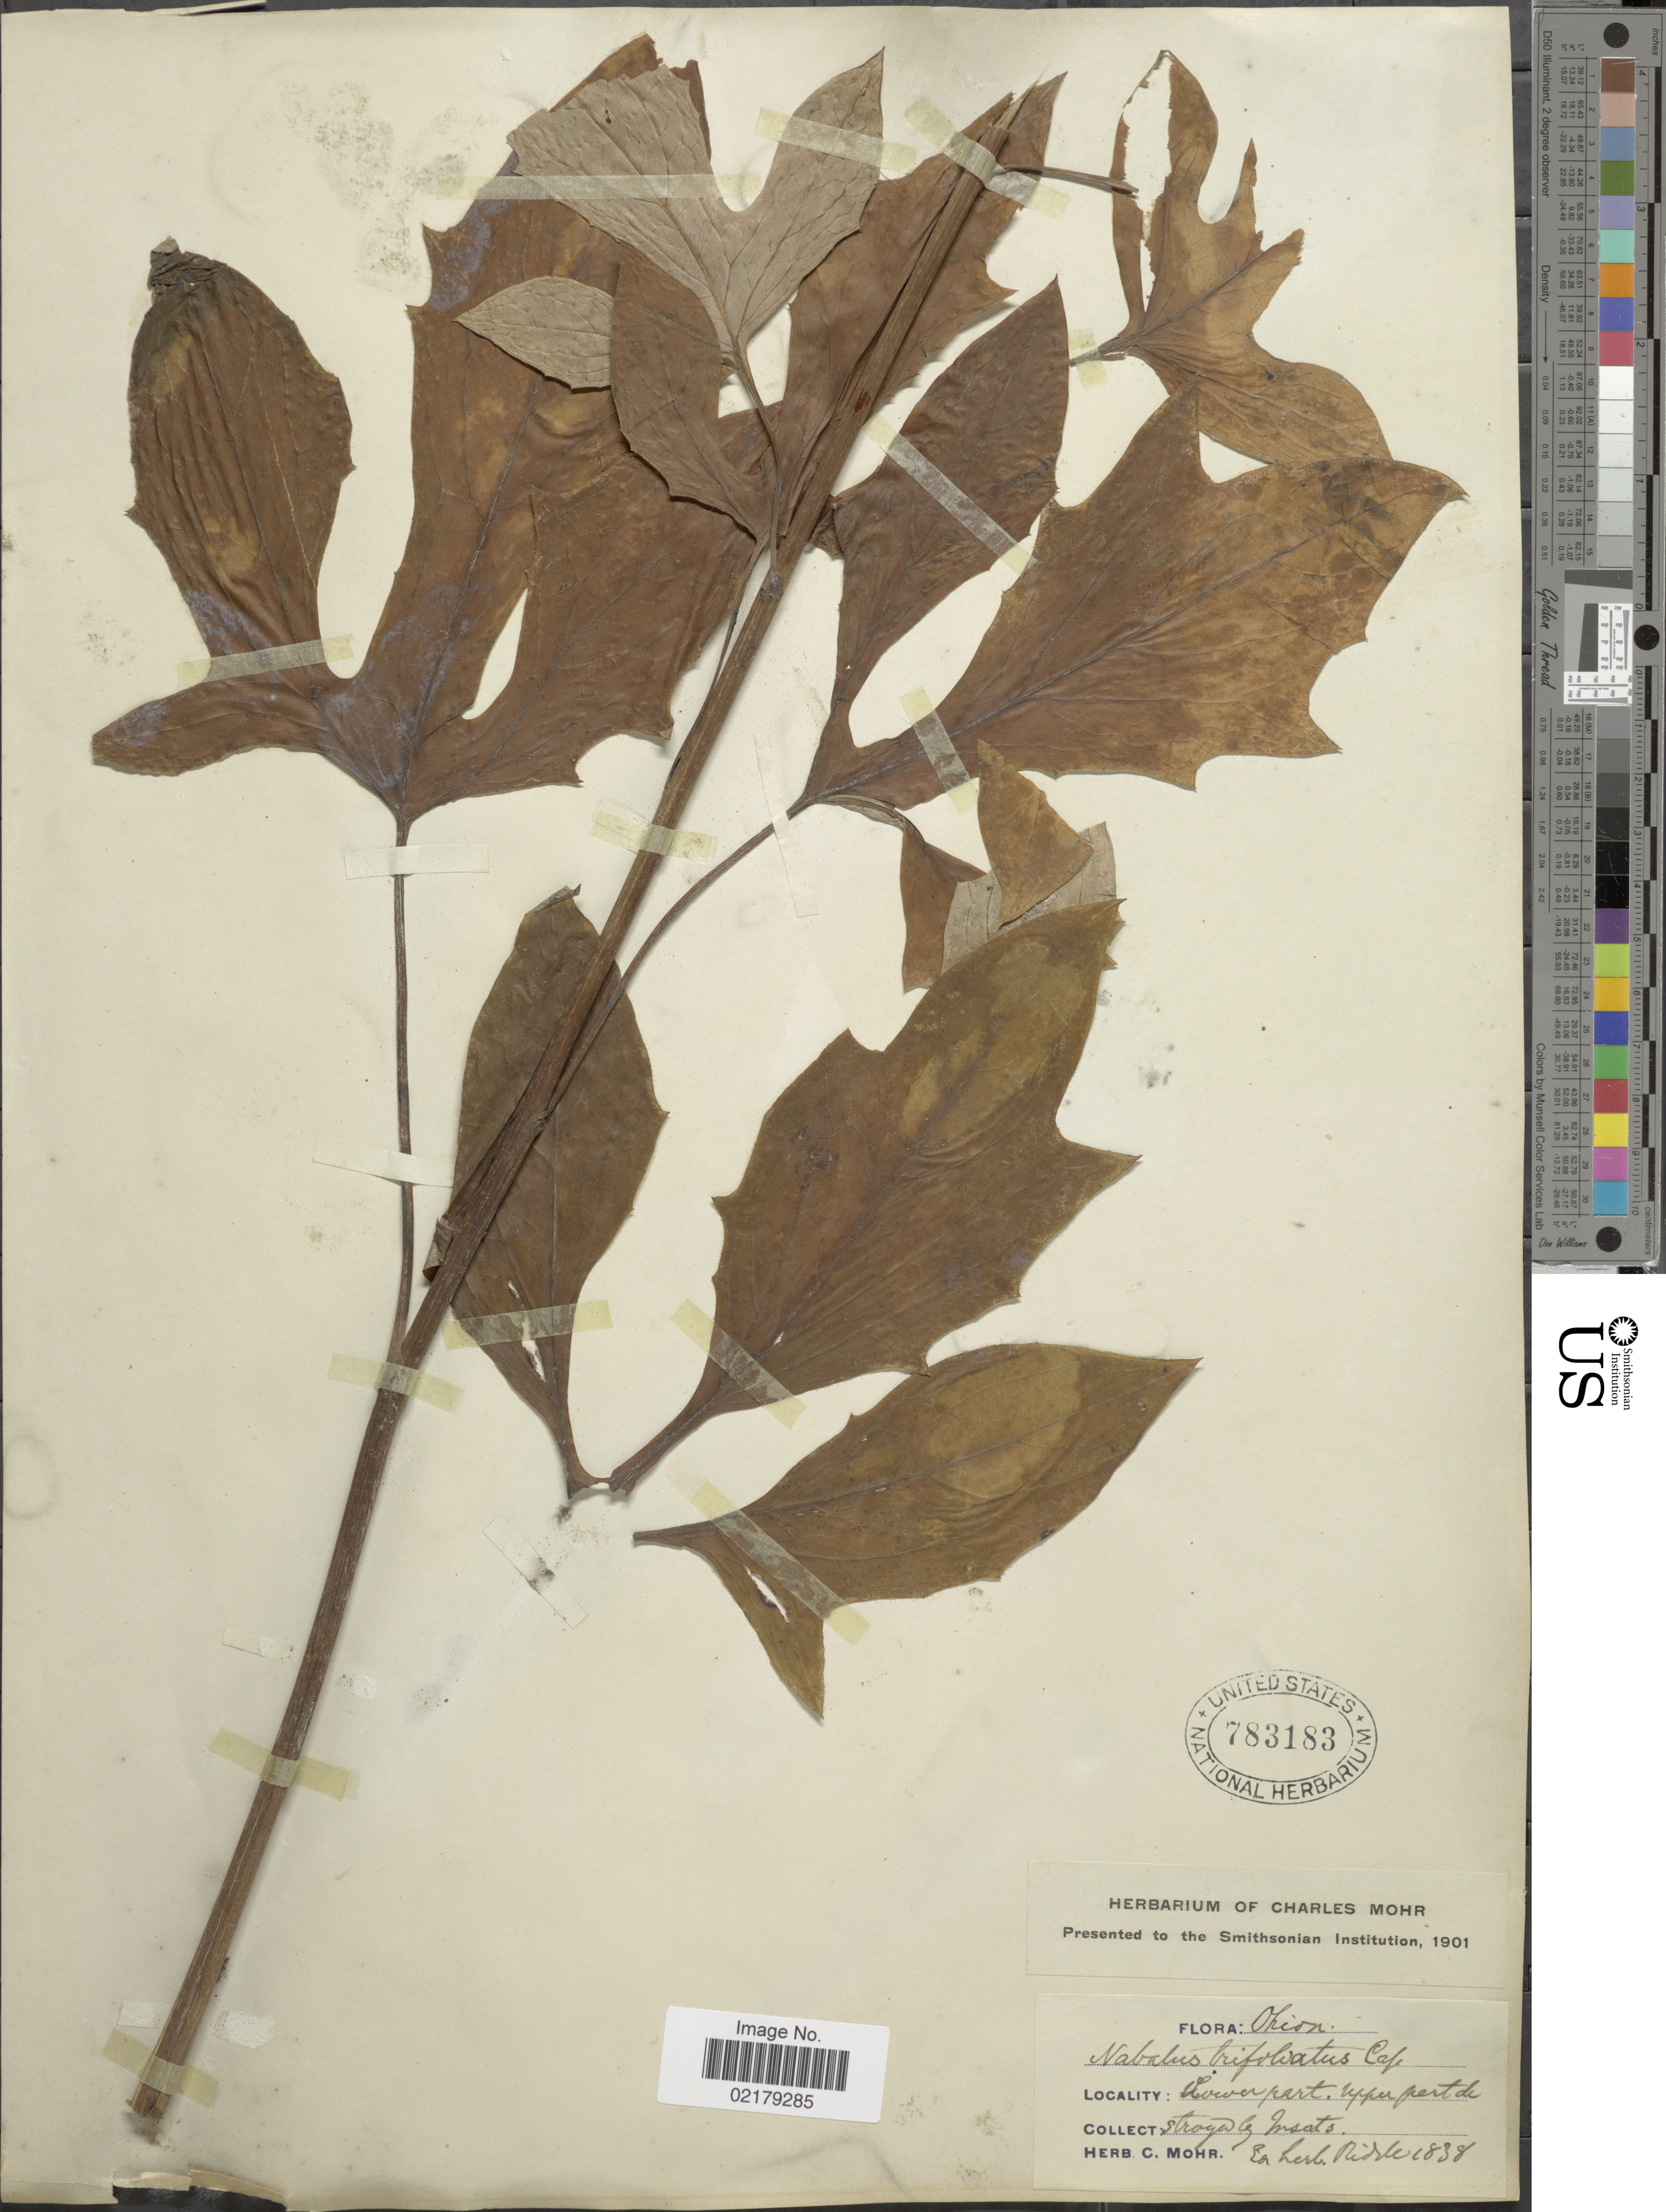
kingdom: Plantae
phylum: Tracheophyta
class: Magnoliopsida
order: Asterales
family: Asteraceae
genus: Nabalus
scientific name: Nabalus trifoliolatus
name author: Cass.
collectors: ex herb. Ridele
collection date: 1838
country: United States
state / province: Ohio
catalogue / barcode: US 783183